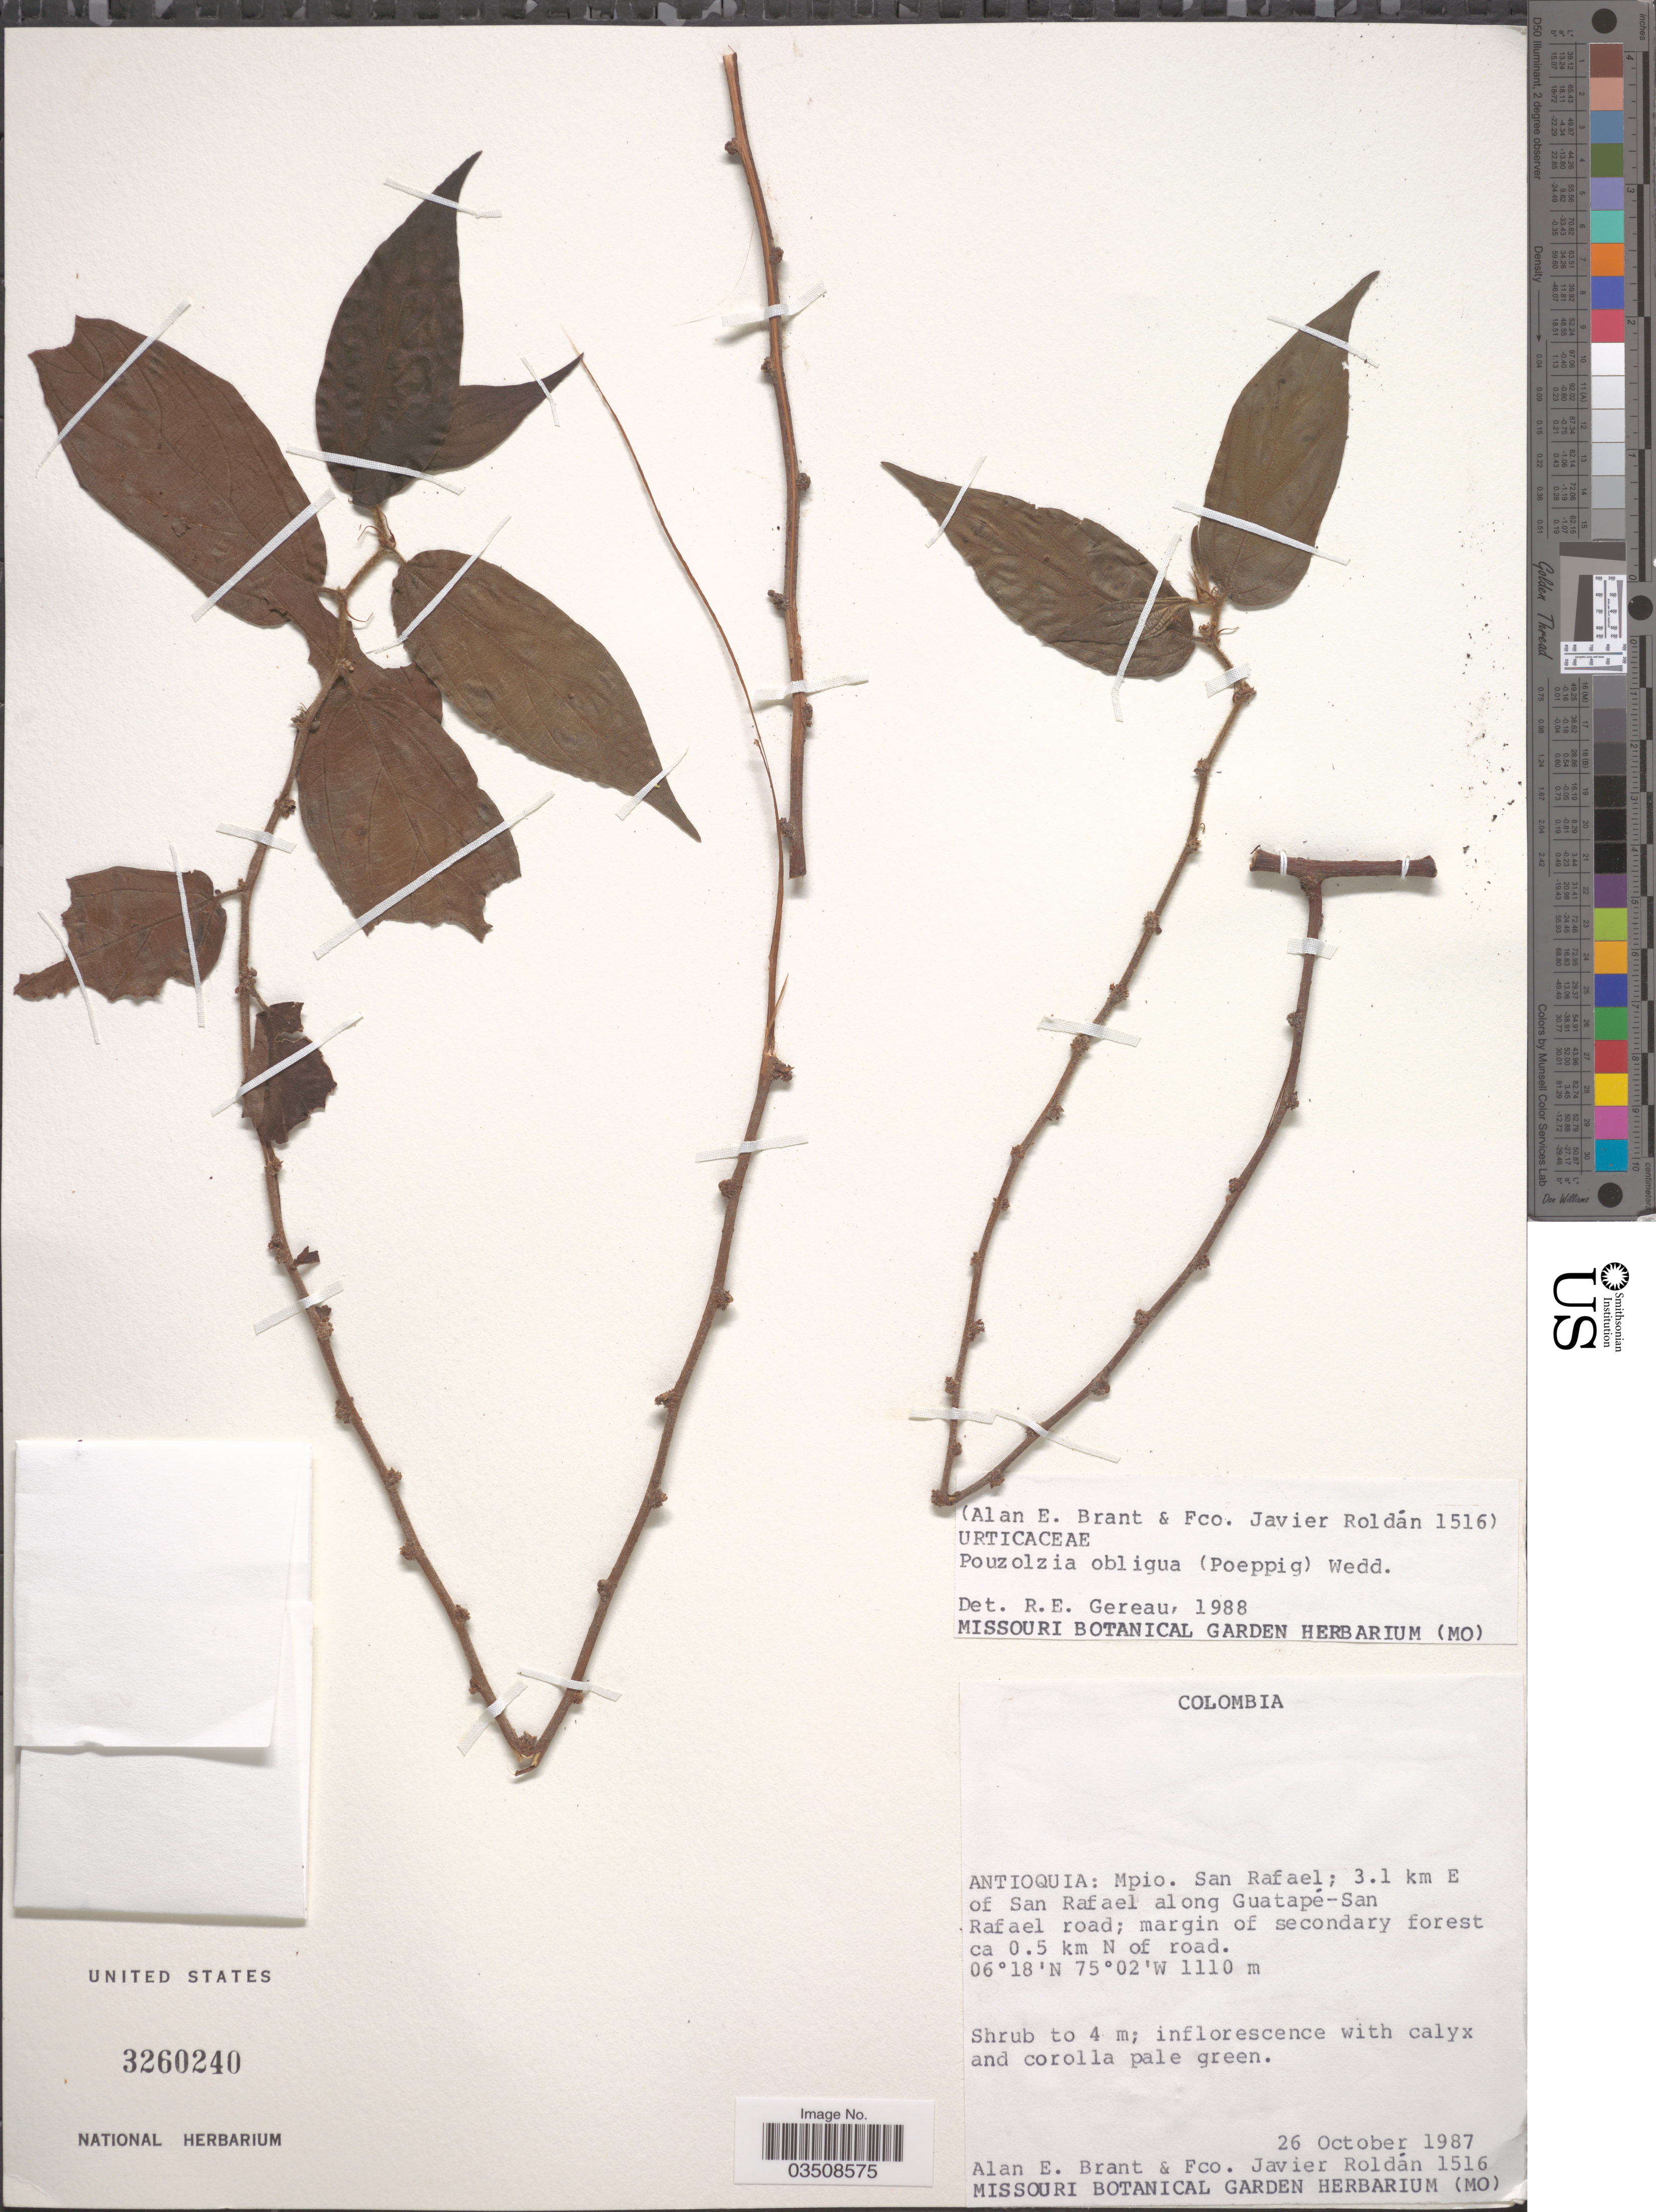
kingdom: Plantae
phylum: Tracheophyta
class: Magnoliopsida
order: Rosales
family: Urticaceae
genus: Pouzolzia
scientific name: Pouzolzia obliqua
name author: (Poepp.) Gaudich.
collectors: A. Brant & F. J. Roldán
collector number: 1516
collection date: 1987-10-26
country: Colombia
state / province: Antioquia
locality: Mpio. San Rafael; 3.1 km E of San Rafael along Guatapé-San Rafael road; margin of secondary forest ca 0.5 km N of road.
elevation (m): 1110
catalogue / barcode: US 3260240